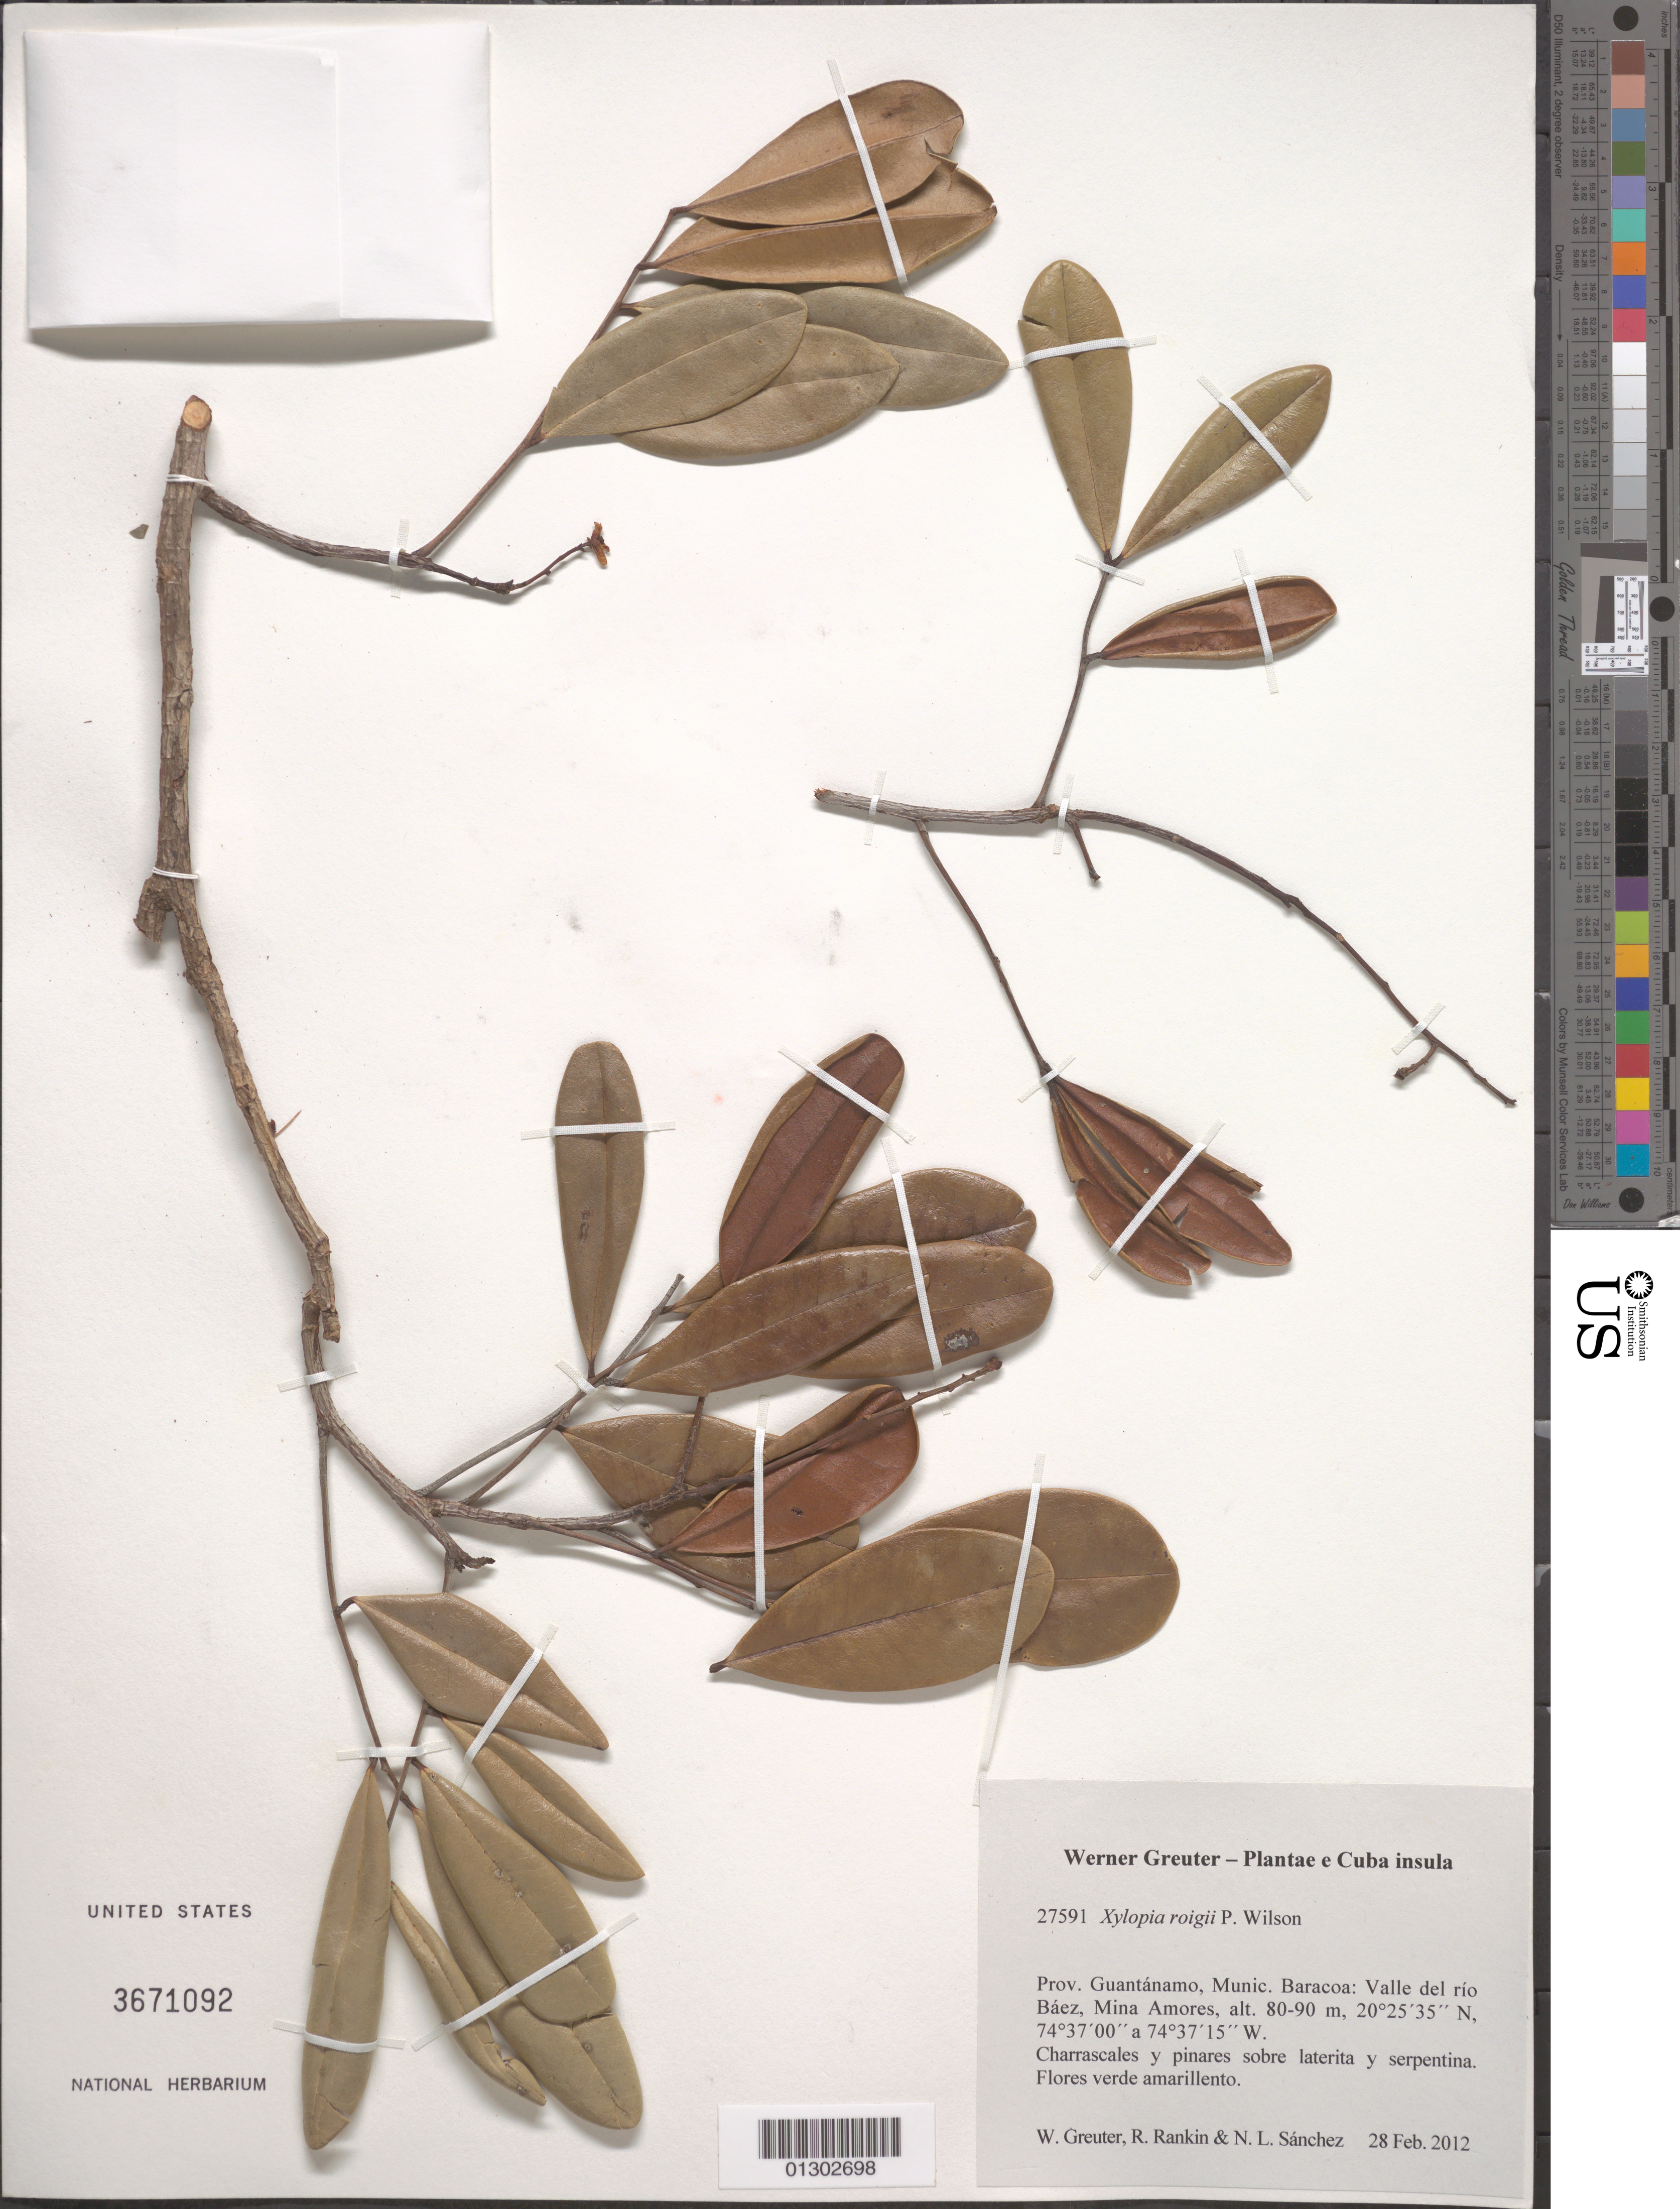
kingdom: Plantae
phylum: Tracheophyta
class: Magnoliopsida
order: Magnoliales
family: Annonaceae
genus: Xylopia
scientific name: Xylopia roigii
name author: P. Wilson ex Britton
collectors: W. R. Greuter, R. Rankin Rodriguez & N. Sanchez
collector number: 27591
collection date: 2012-02-28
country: Cuba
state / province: Guantanamo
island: Cuba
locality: Munic. Baracoa; valle del río Báez, Mina Amores.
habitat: Charrascales y pinares sobre laterita y serpentina.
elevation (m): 80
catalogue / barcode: US 3671092